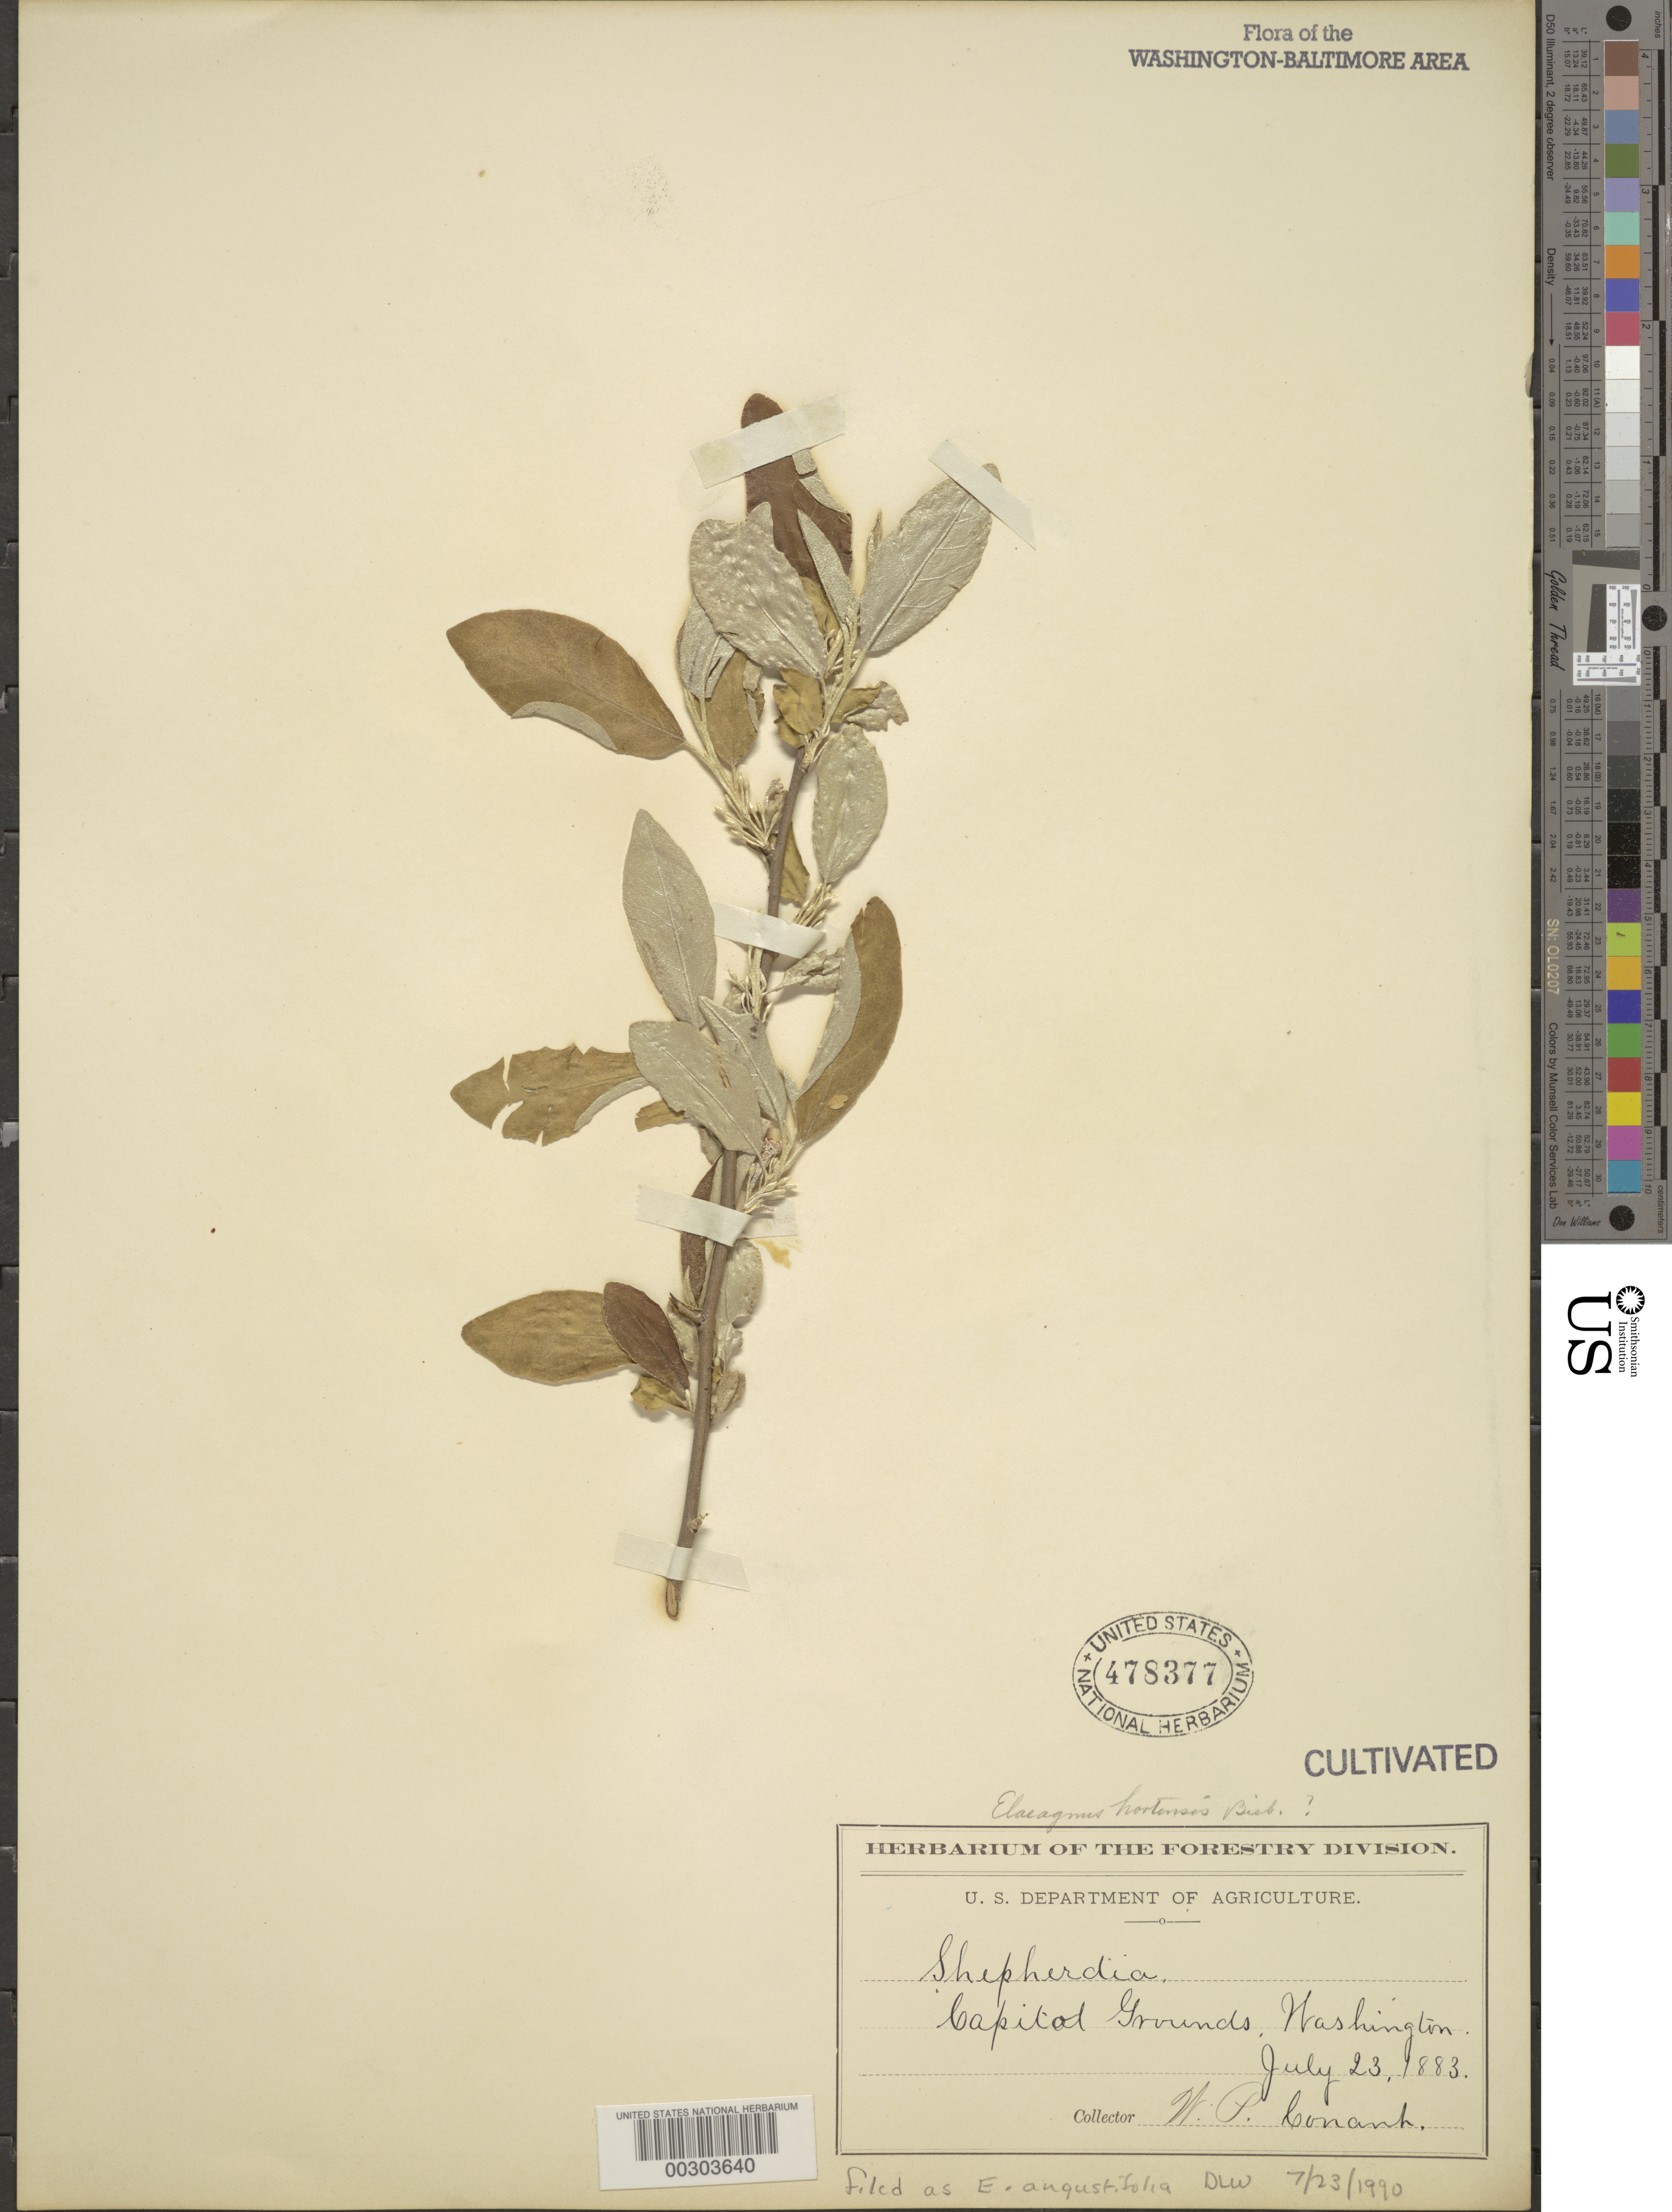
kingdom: Plantae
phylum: Tracheophyta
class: Magnoliopsida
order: Rosales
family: Elaeagnaceae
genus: Elaeagnus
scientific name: Elaeagnus angustifolia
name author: L.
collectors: W. P. Conant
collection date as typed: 23 Jul 1883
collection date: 1883-07-23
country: United States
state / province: District of Columbia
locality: Capitol grounds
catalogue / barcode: US 478377